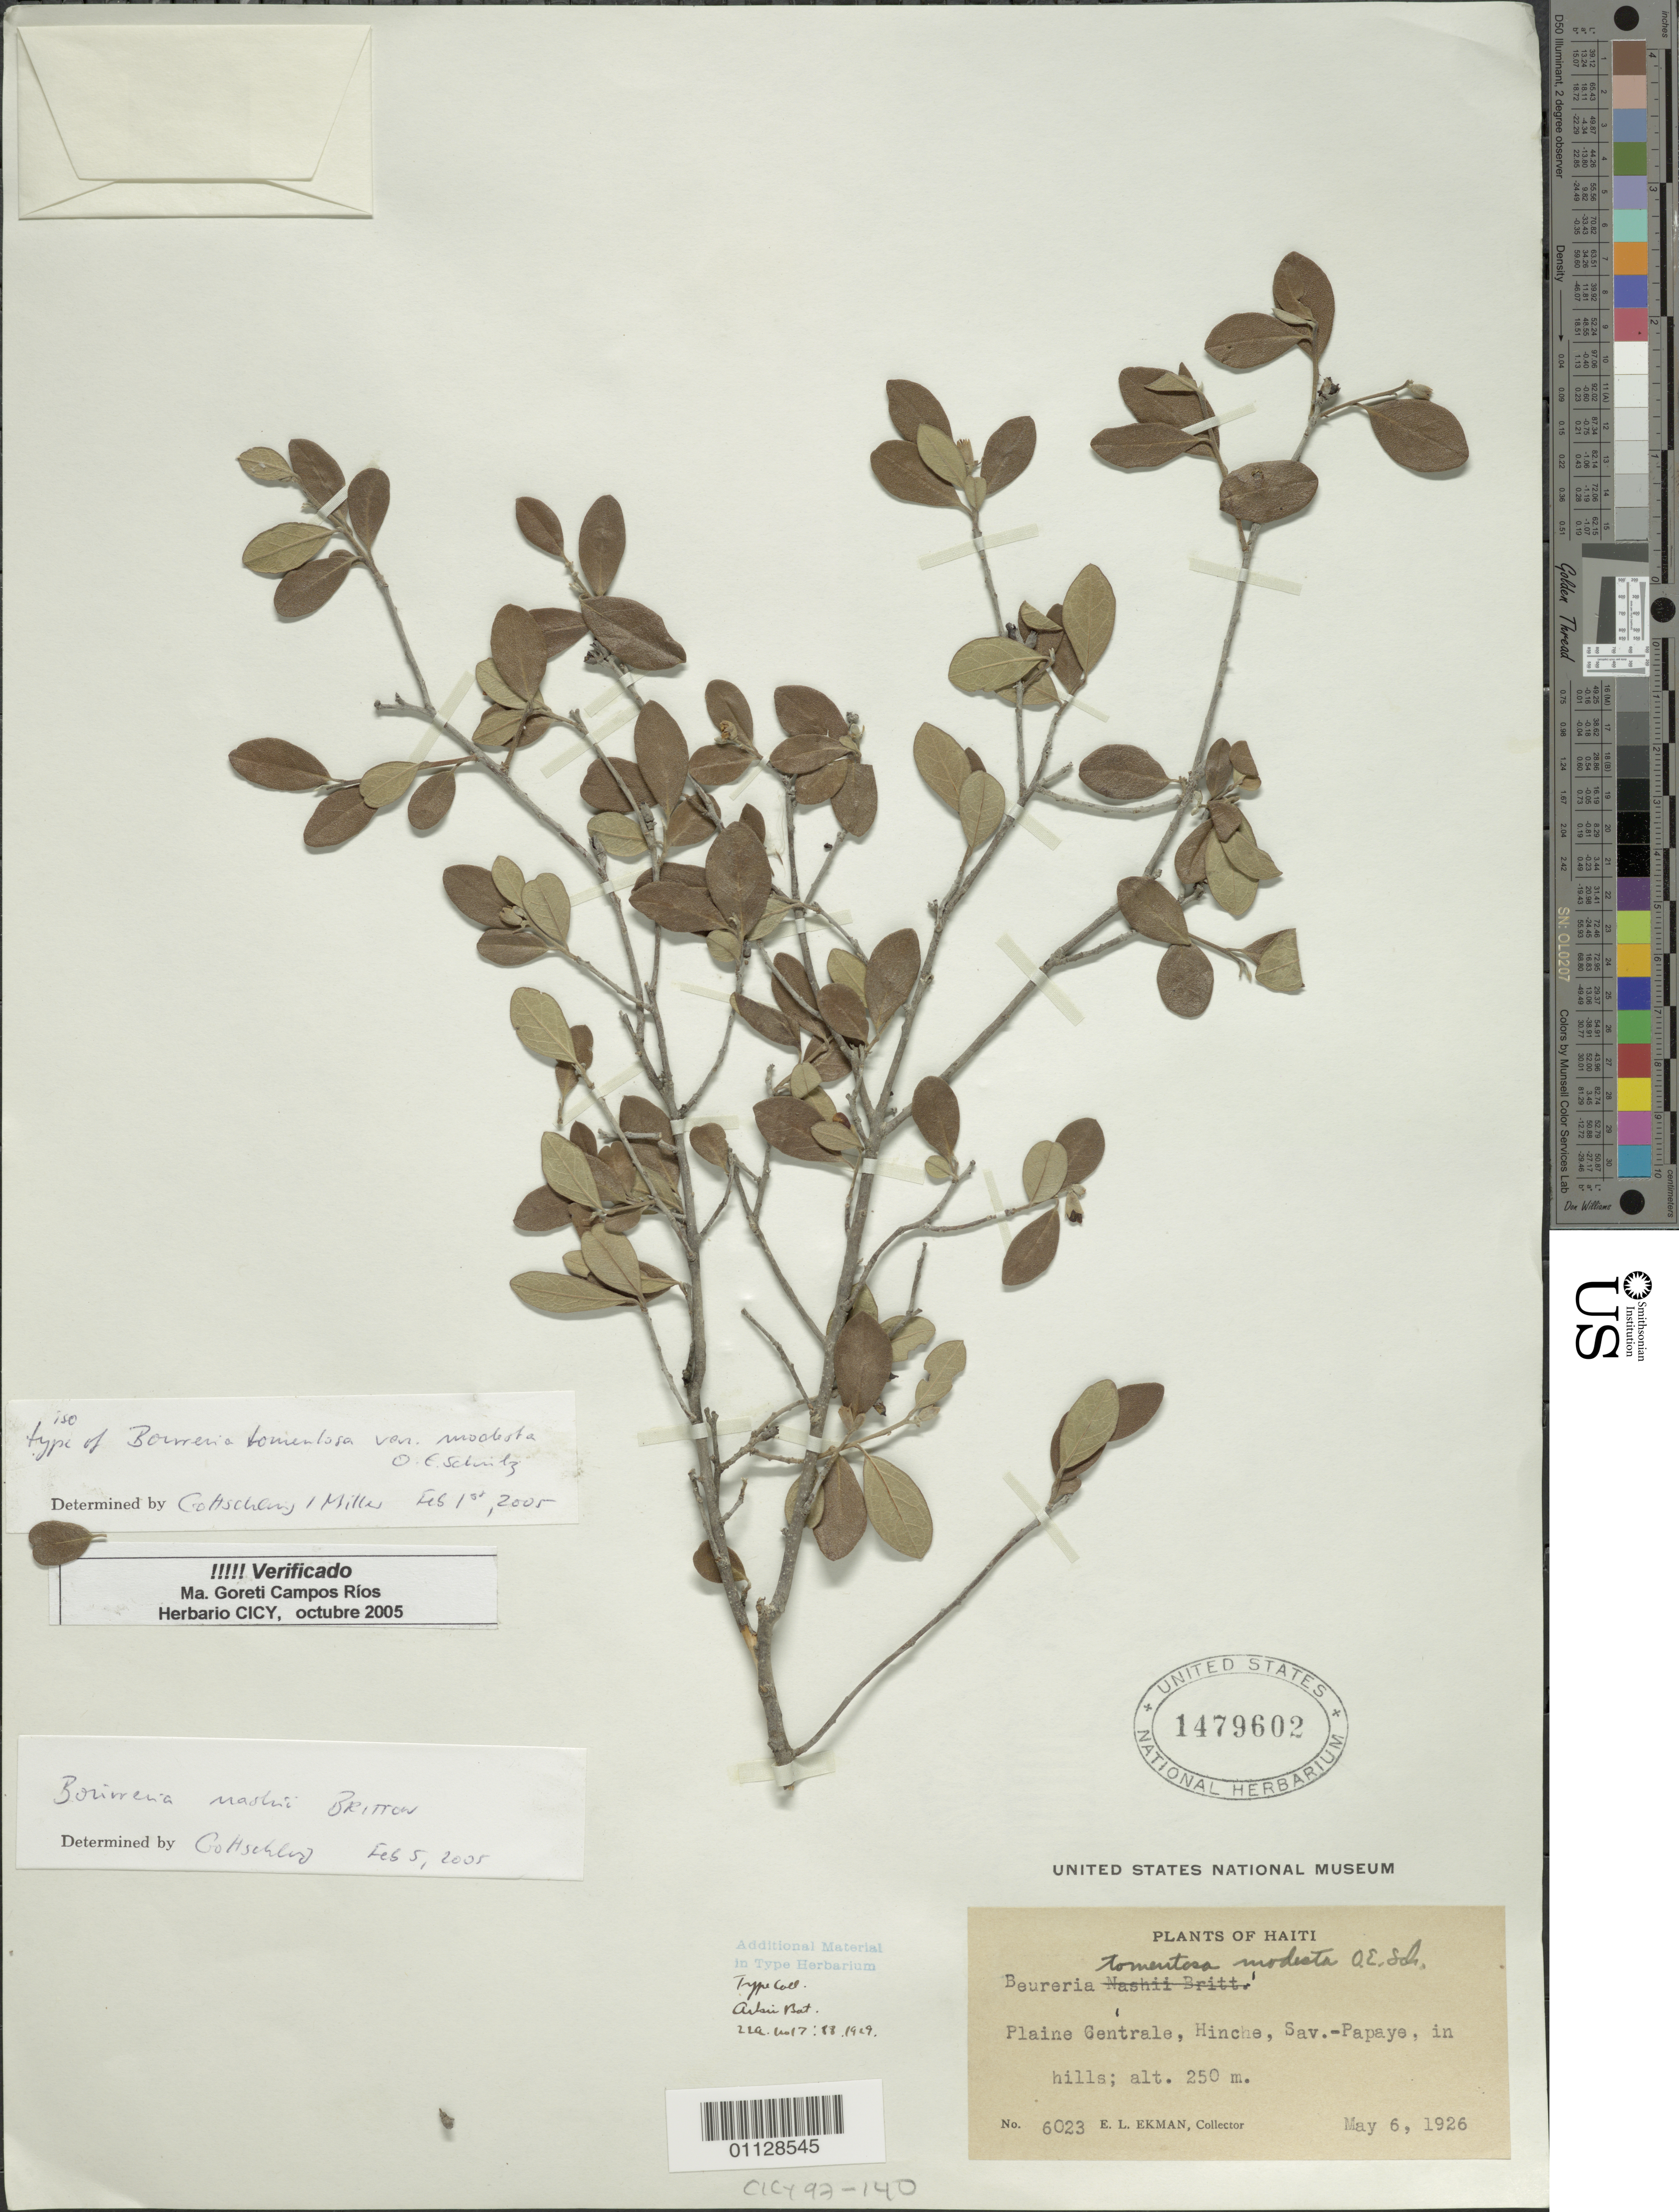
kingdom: Plantae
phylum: Tracheophyta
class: Magnoliopsida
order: Boraginales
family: Ehretiaceae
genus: Bourreria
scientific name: Bourreria nashii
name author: Britton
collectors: E. L. Ekman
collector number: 6023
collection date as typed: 06 May 1926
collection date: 1926-05-06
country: Haiti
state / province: Centre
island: Hispaniola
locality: Plaine Centrale, Hinche, Sav.-Papaye, in hills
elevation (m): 250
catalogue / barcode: US 1479602